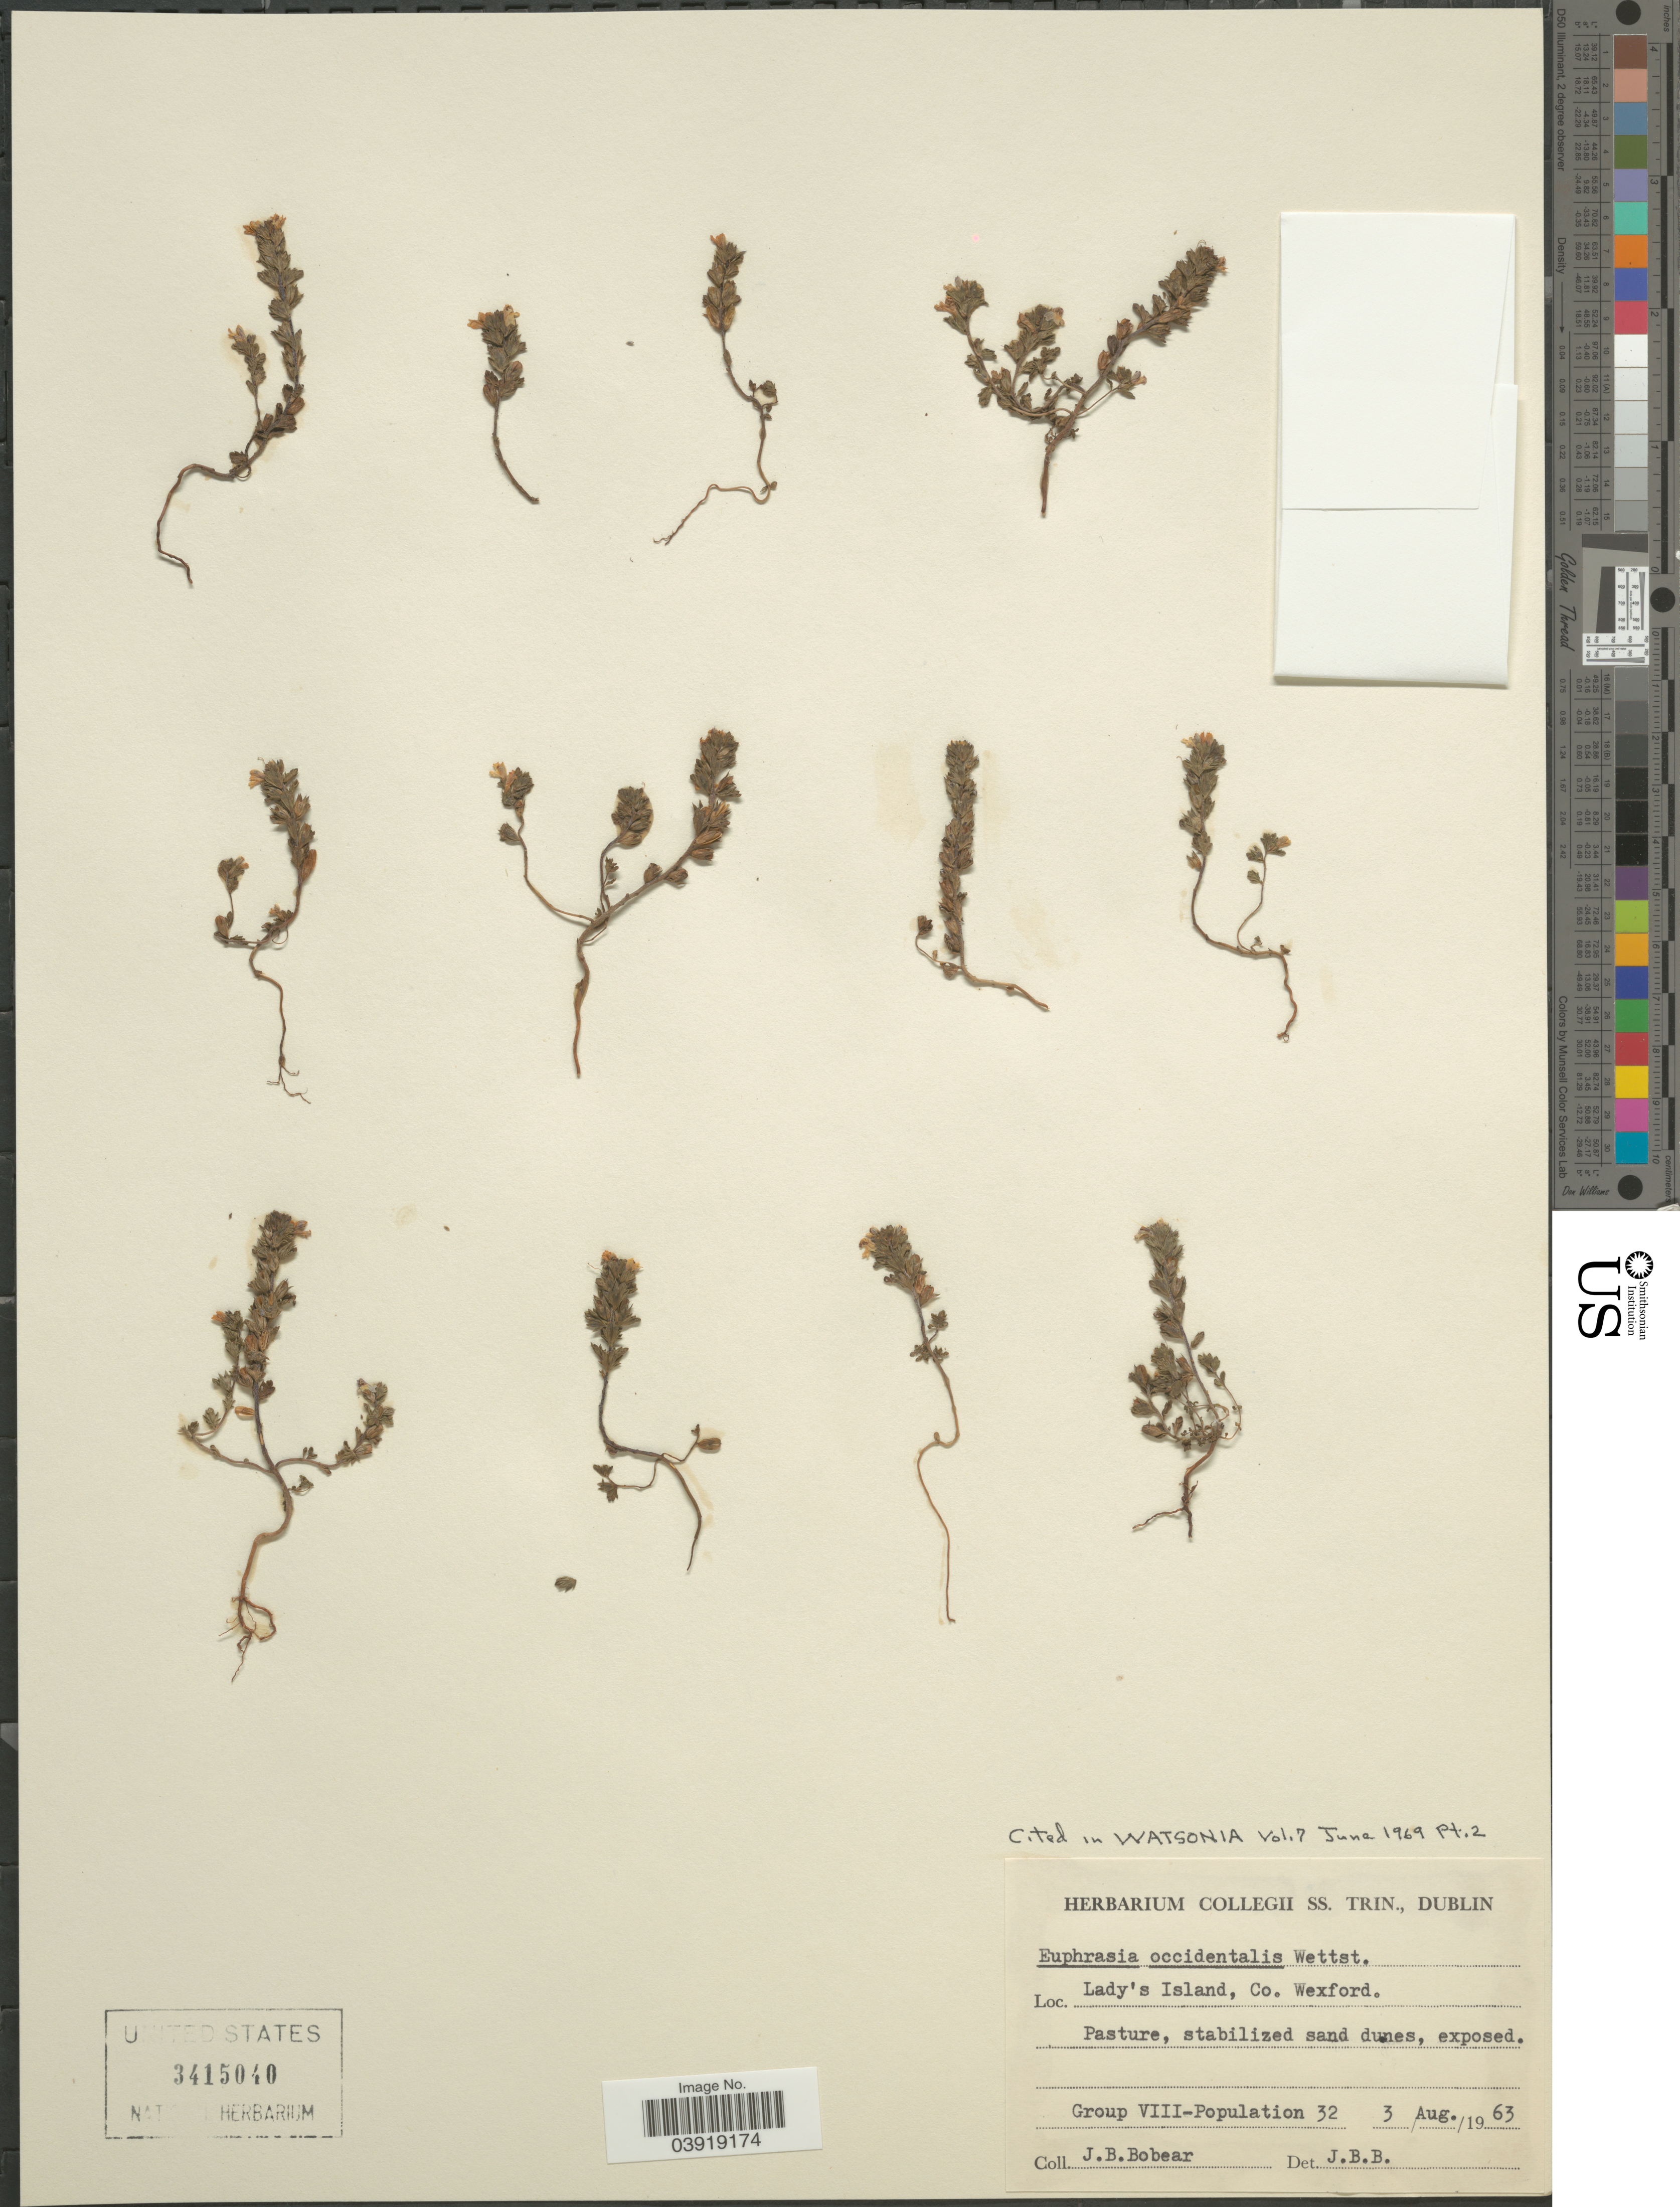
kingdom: Plantae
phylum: Tracheophyta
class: Magnoliopsida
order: Lamiales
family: Orobanchaceae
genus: Euphrasia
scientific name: Euphrasia occidentalis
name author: Wettst.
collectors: J. Bobear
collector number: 32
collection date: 1963-08-03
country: Ireland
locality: Lady's Island, Co. Wexford.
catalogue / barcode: US 3415040